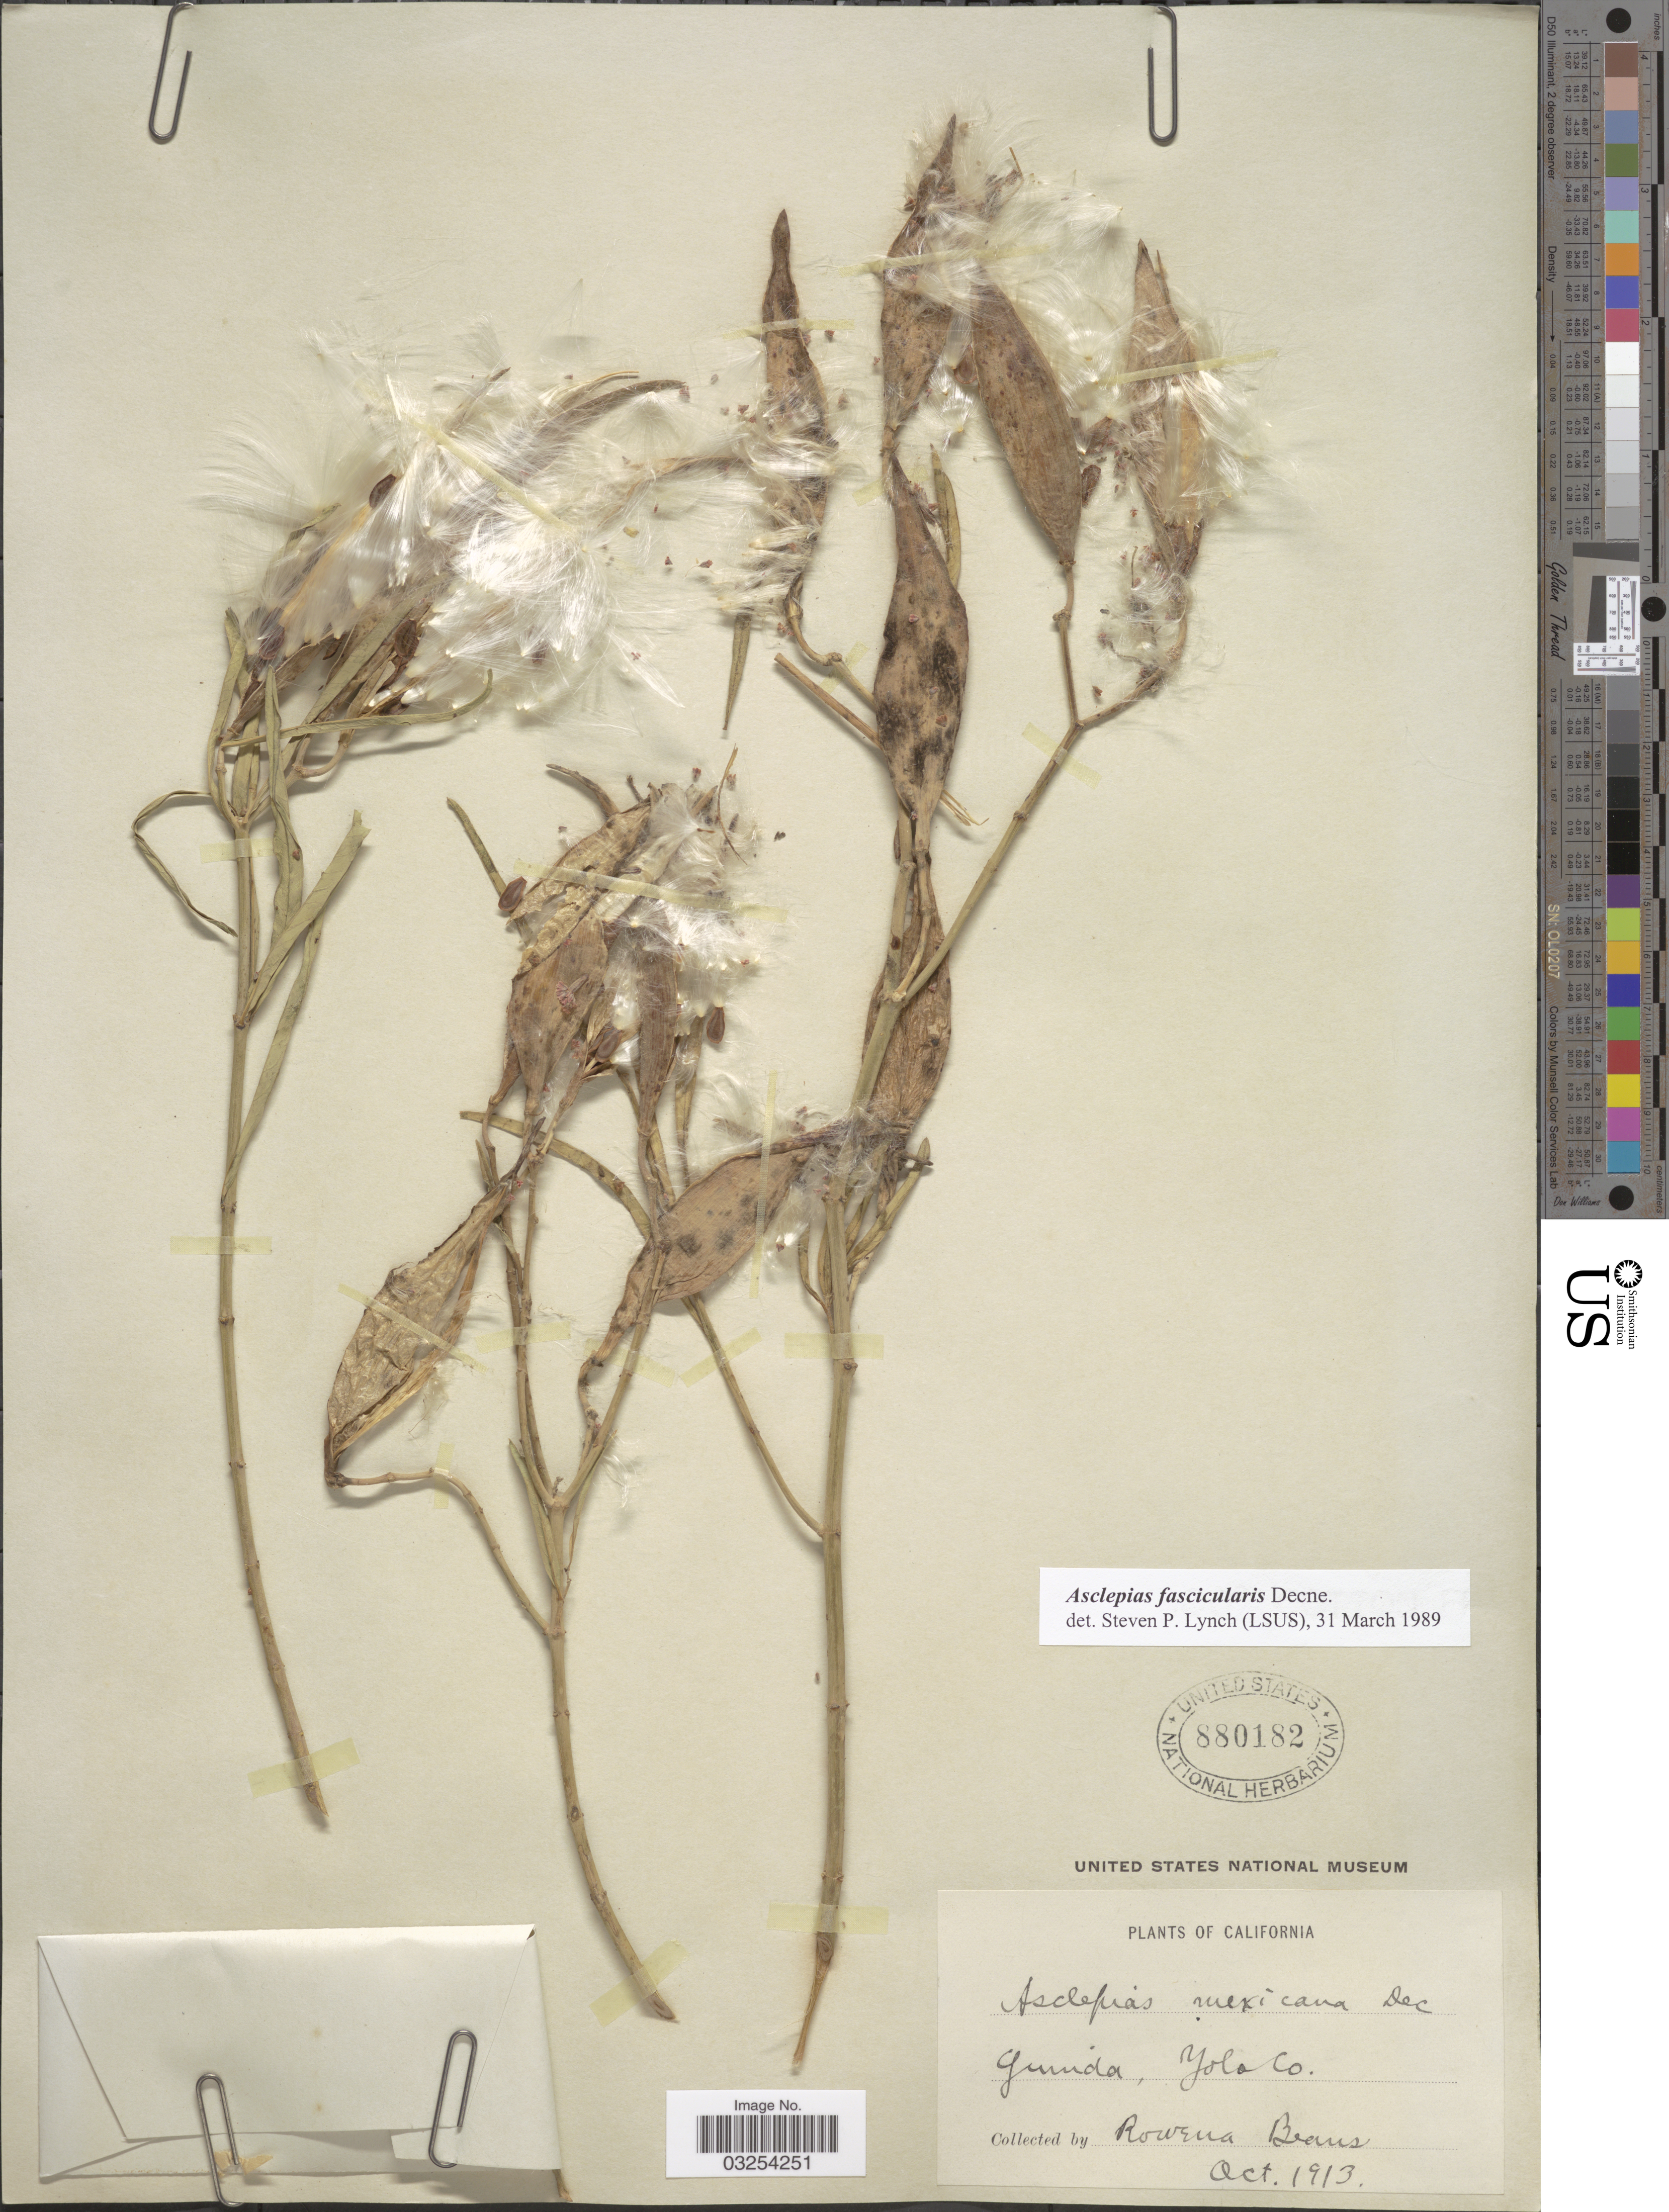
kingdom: Plantae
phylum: Tracheophyta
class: Magnoliopsida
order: Gentianales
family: Apocynaceae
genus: Asclepias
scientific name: Asclepias fascicularis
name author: Decne.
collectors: R. Beans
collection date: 1913-10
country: United States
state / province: California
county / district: Yolo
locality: Guinda, Yolo Co.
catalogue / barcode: US 880182